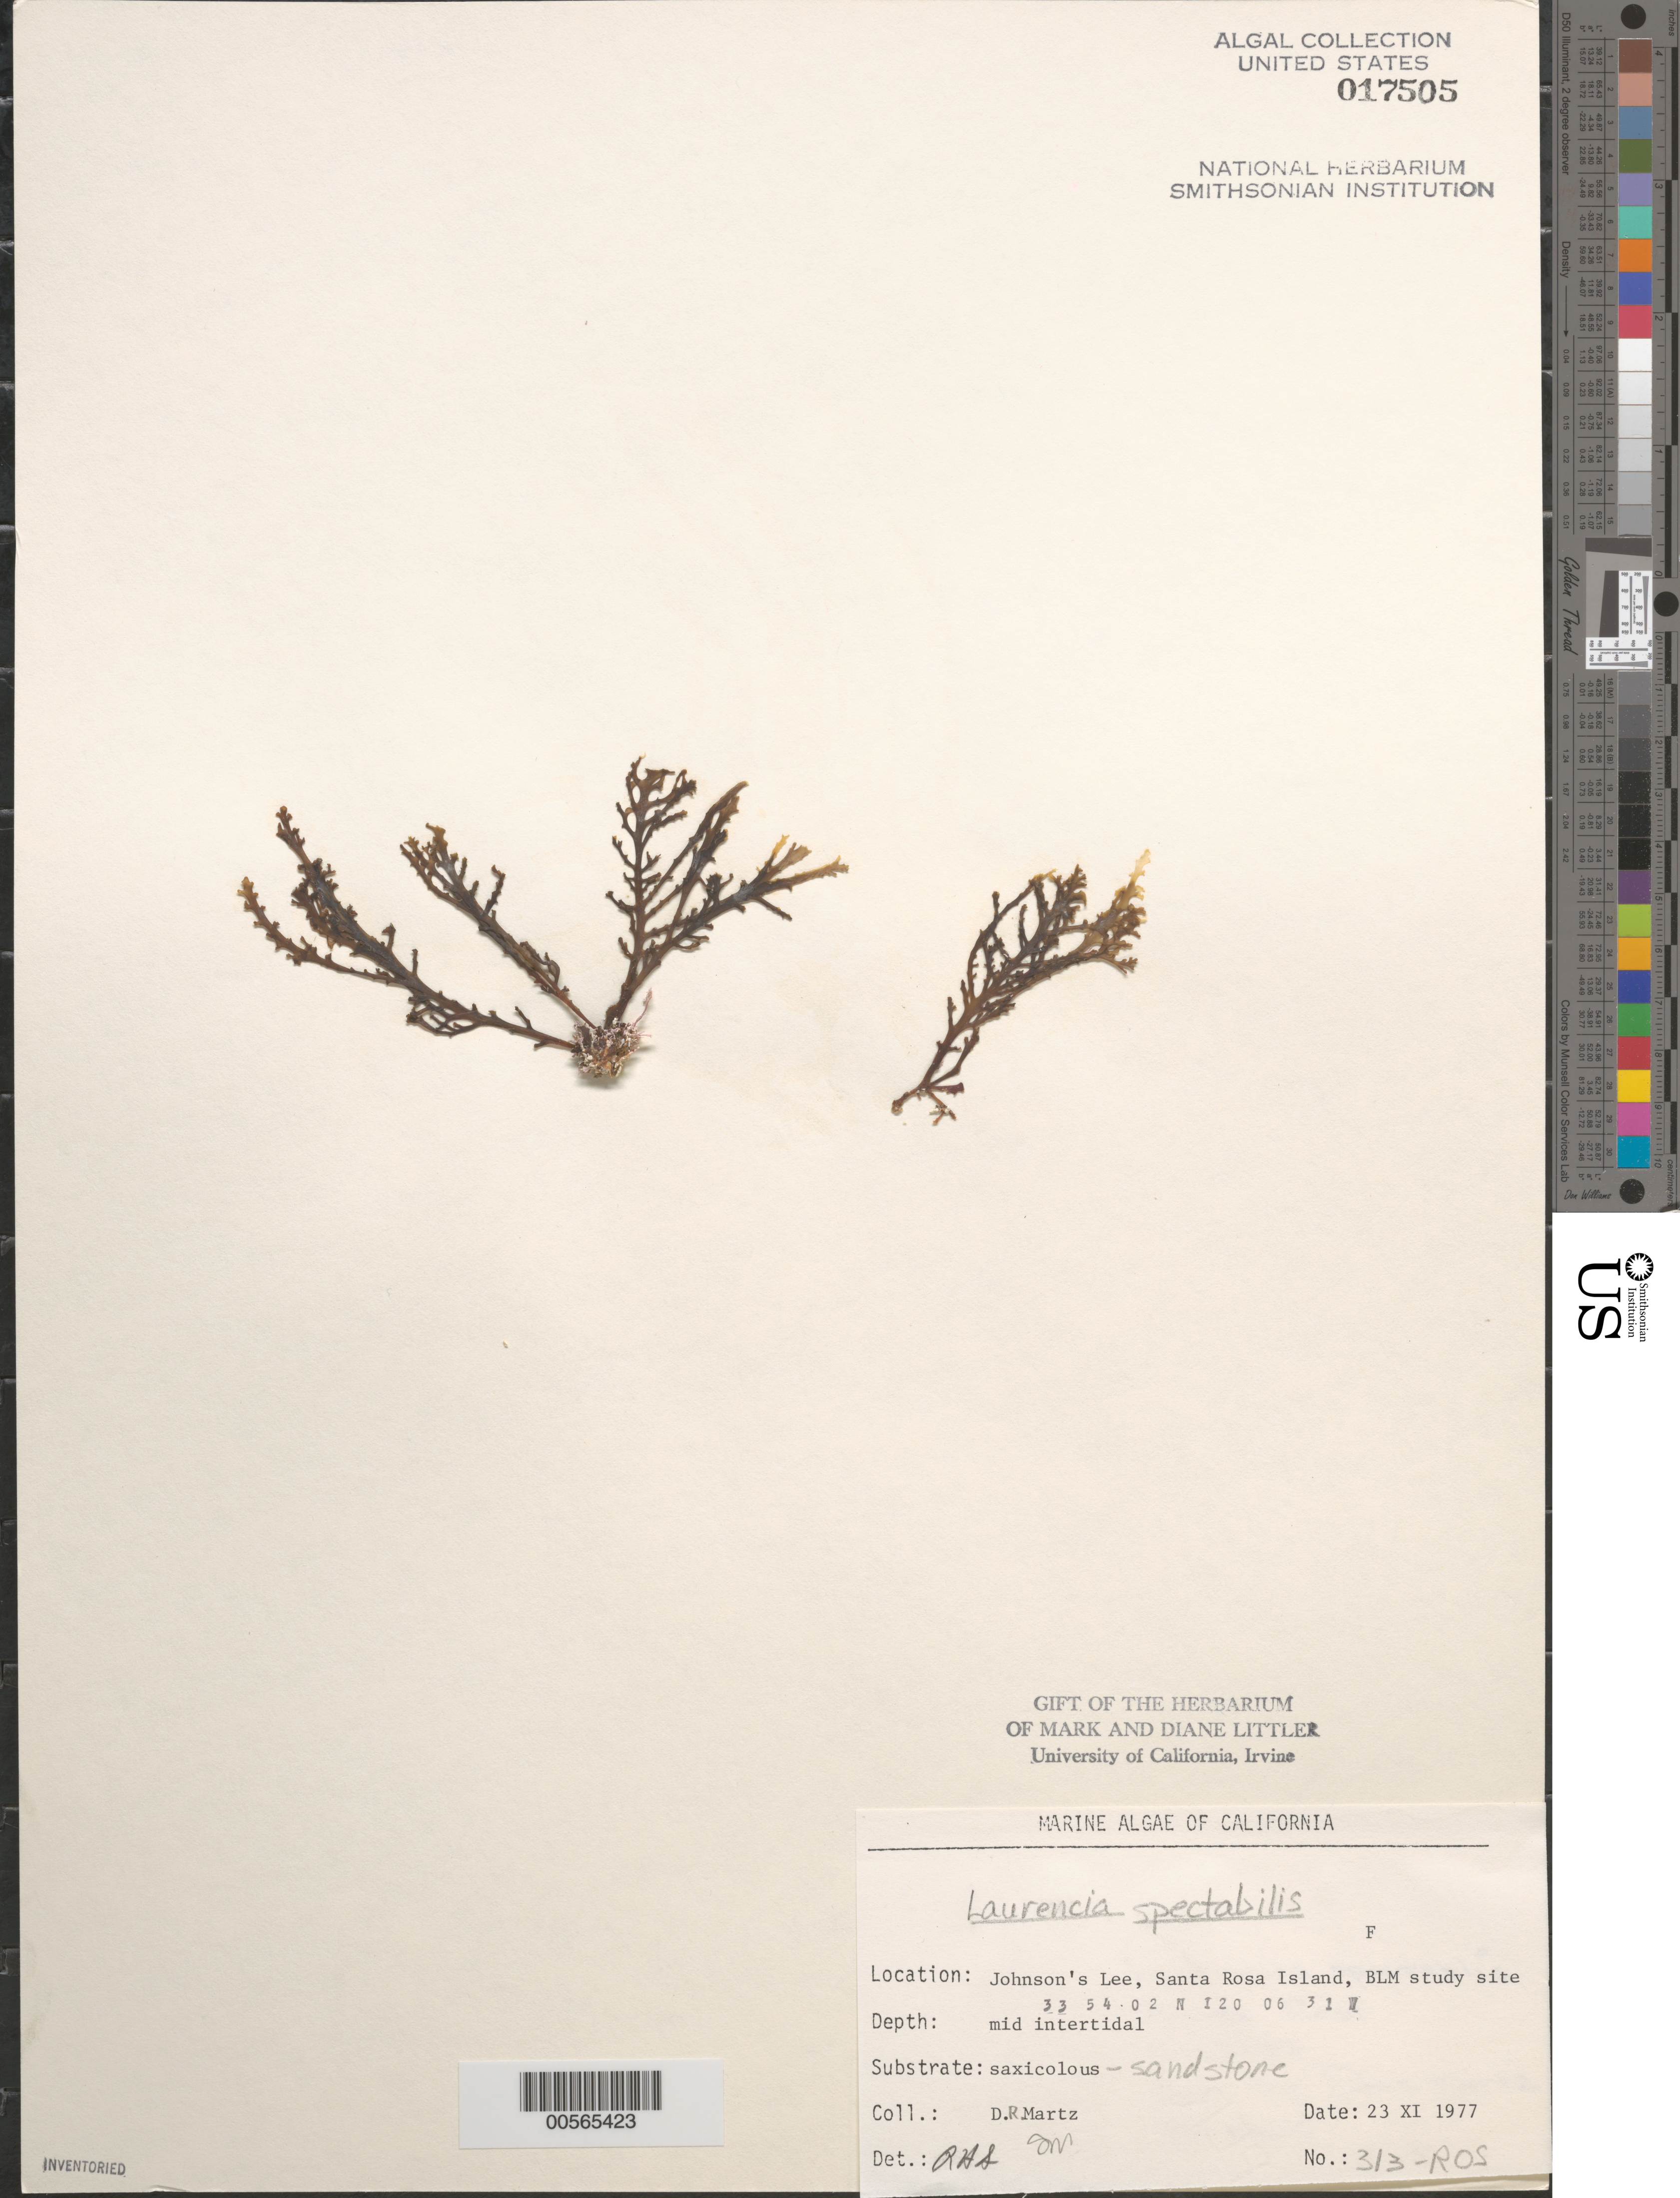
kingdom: Plantae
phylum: Rhodophyta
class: Florideophyceae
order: Ceramiales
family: Rhodomelaceae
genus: Osmundea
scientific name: Osmundea spectabilis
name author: (Postels & Rupr.) K.W. Nam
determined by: Algae name updating Project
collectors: D. Martz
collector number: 313-ros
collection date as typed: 23 Nov 1977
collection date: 1977-11-23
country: United States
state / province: California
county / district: Santa Barbara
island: Santa Rosa Island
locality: Johnson's Lee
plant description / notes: BLM-SOCALBIGHT Rocky Intertidal Survey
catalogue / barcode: US 17505